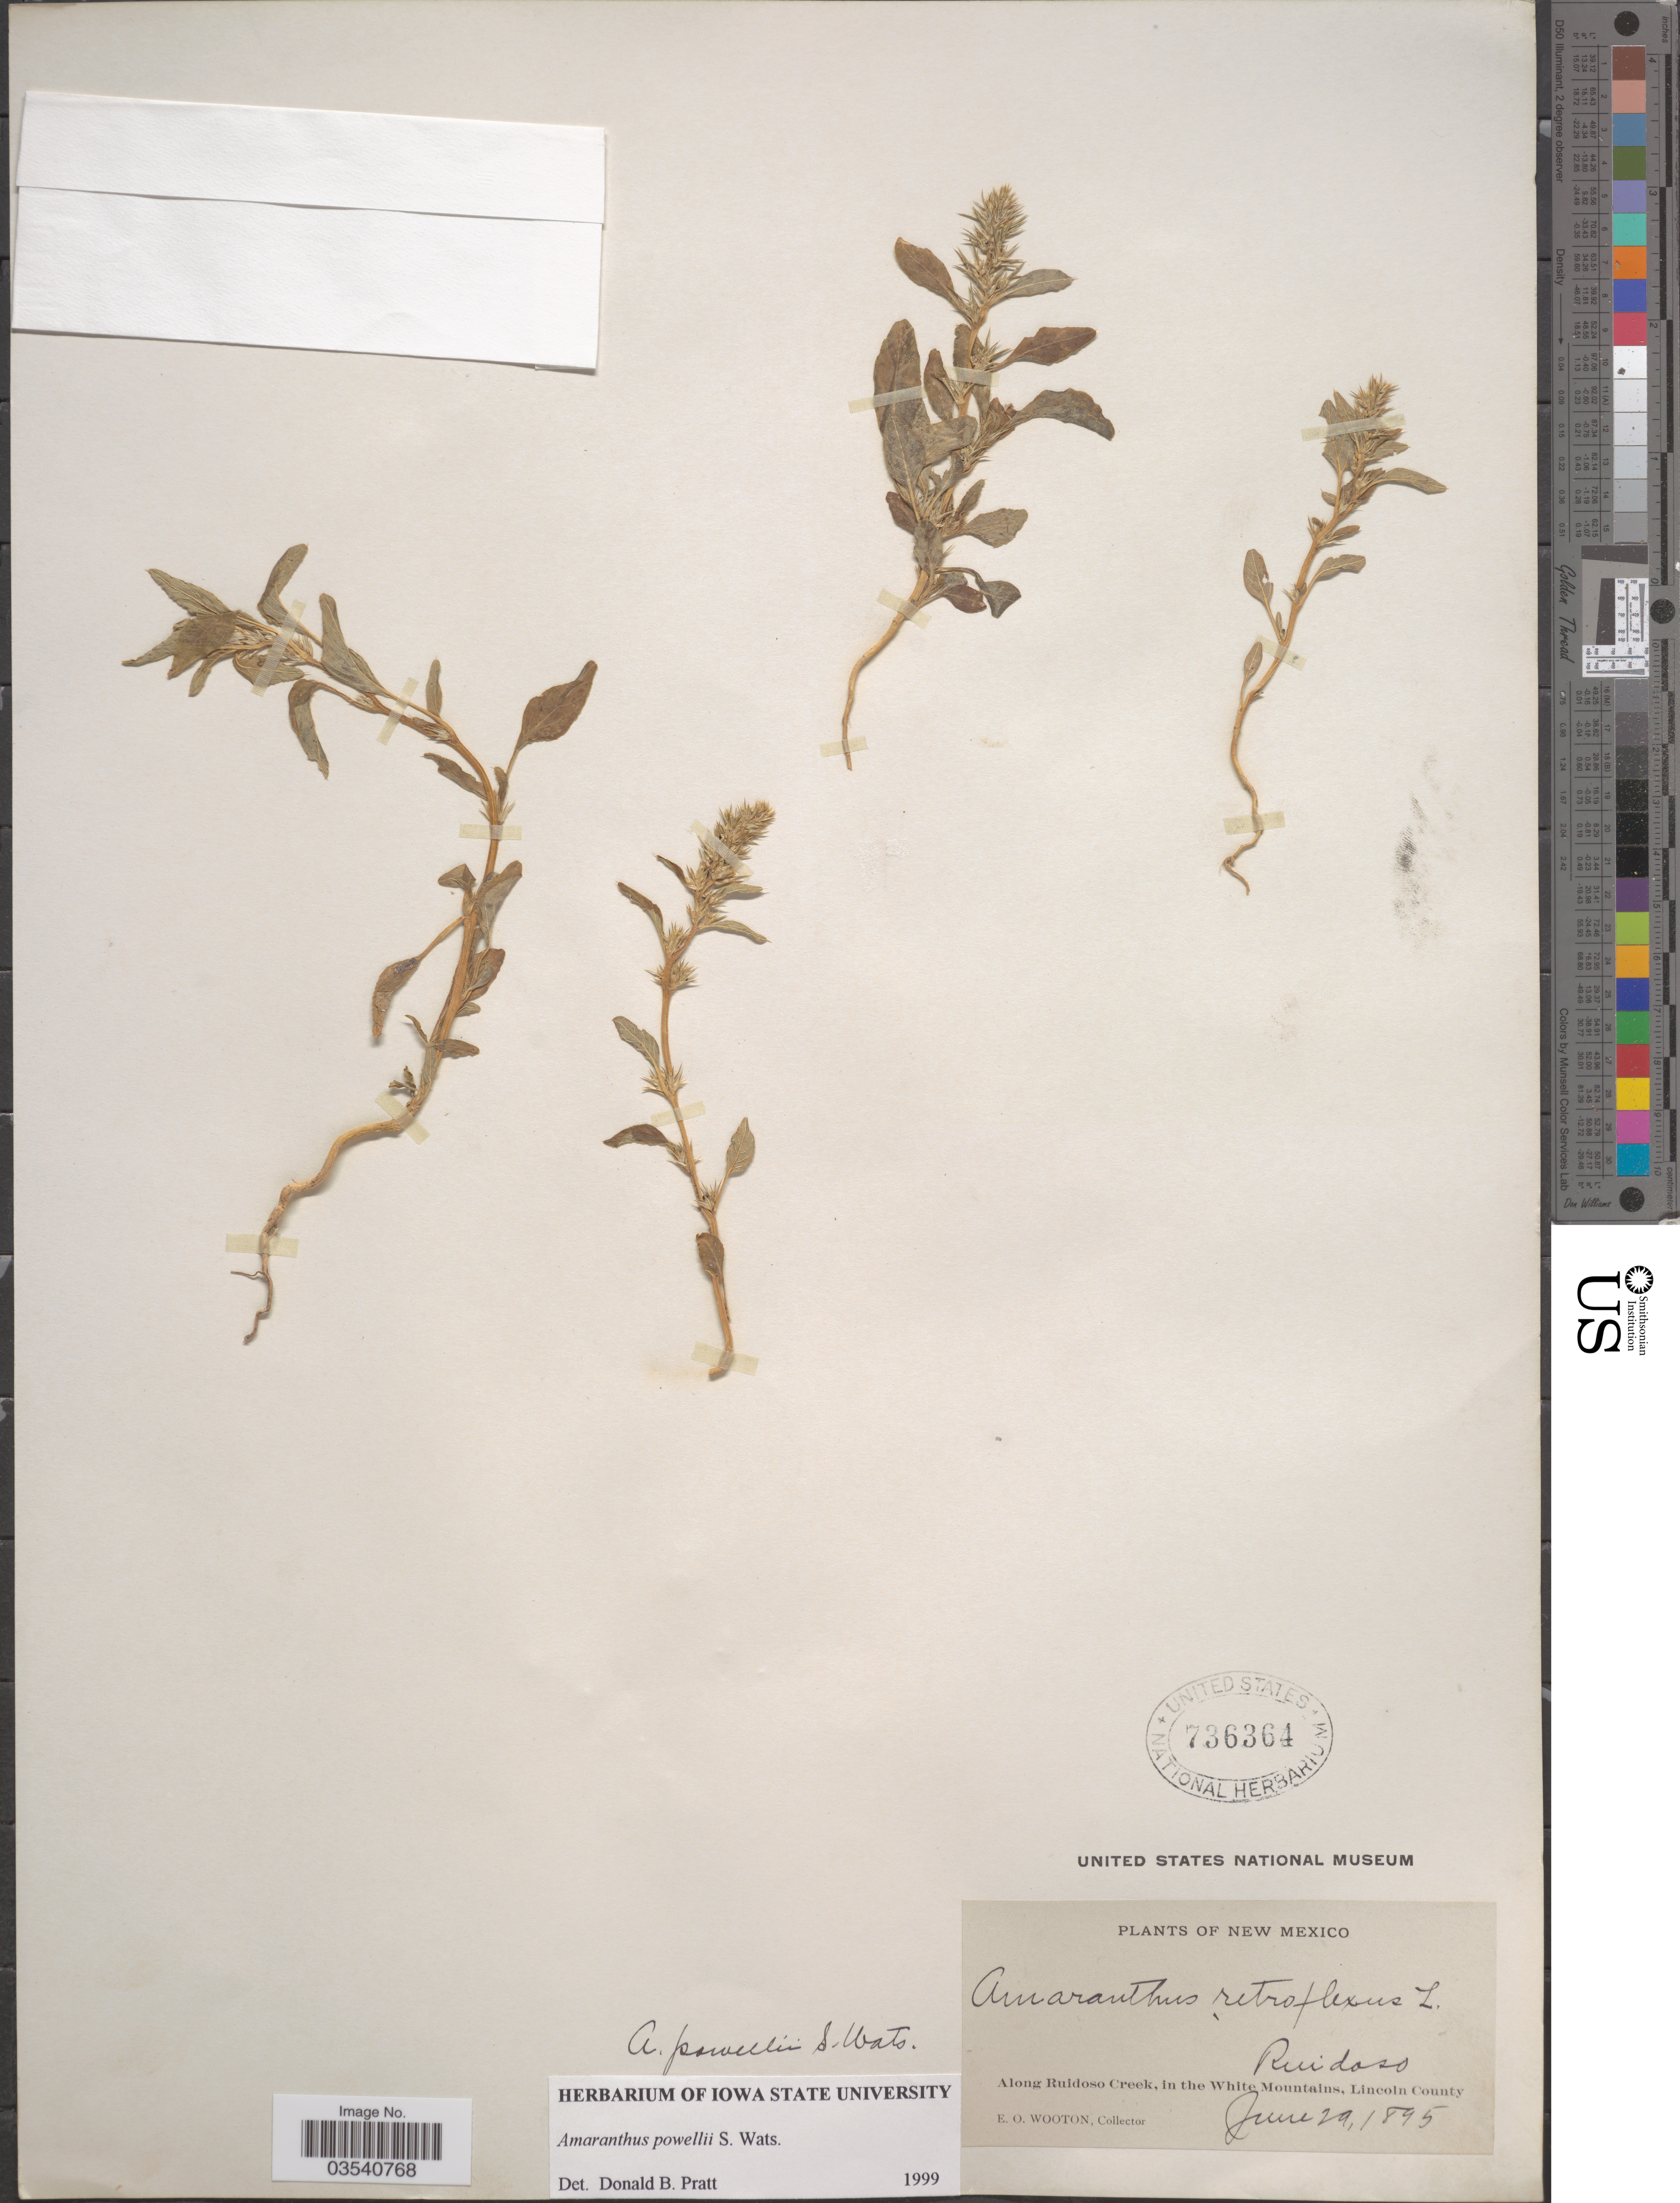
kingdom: Plantae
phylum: Tracheophyta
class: Magnoliopsida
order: Caryophyllales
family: Amaranthaceae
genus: Amaranthus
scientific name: Amaranthus powellii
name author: S. Watson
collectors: E. O. Wooton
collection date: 1895-06-29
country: United States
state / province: New Mexico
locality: Along Ruidoso Creek, in the White Mountains, Lincoln County. Ruidoso.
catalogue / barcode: US 736364